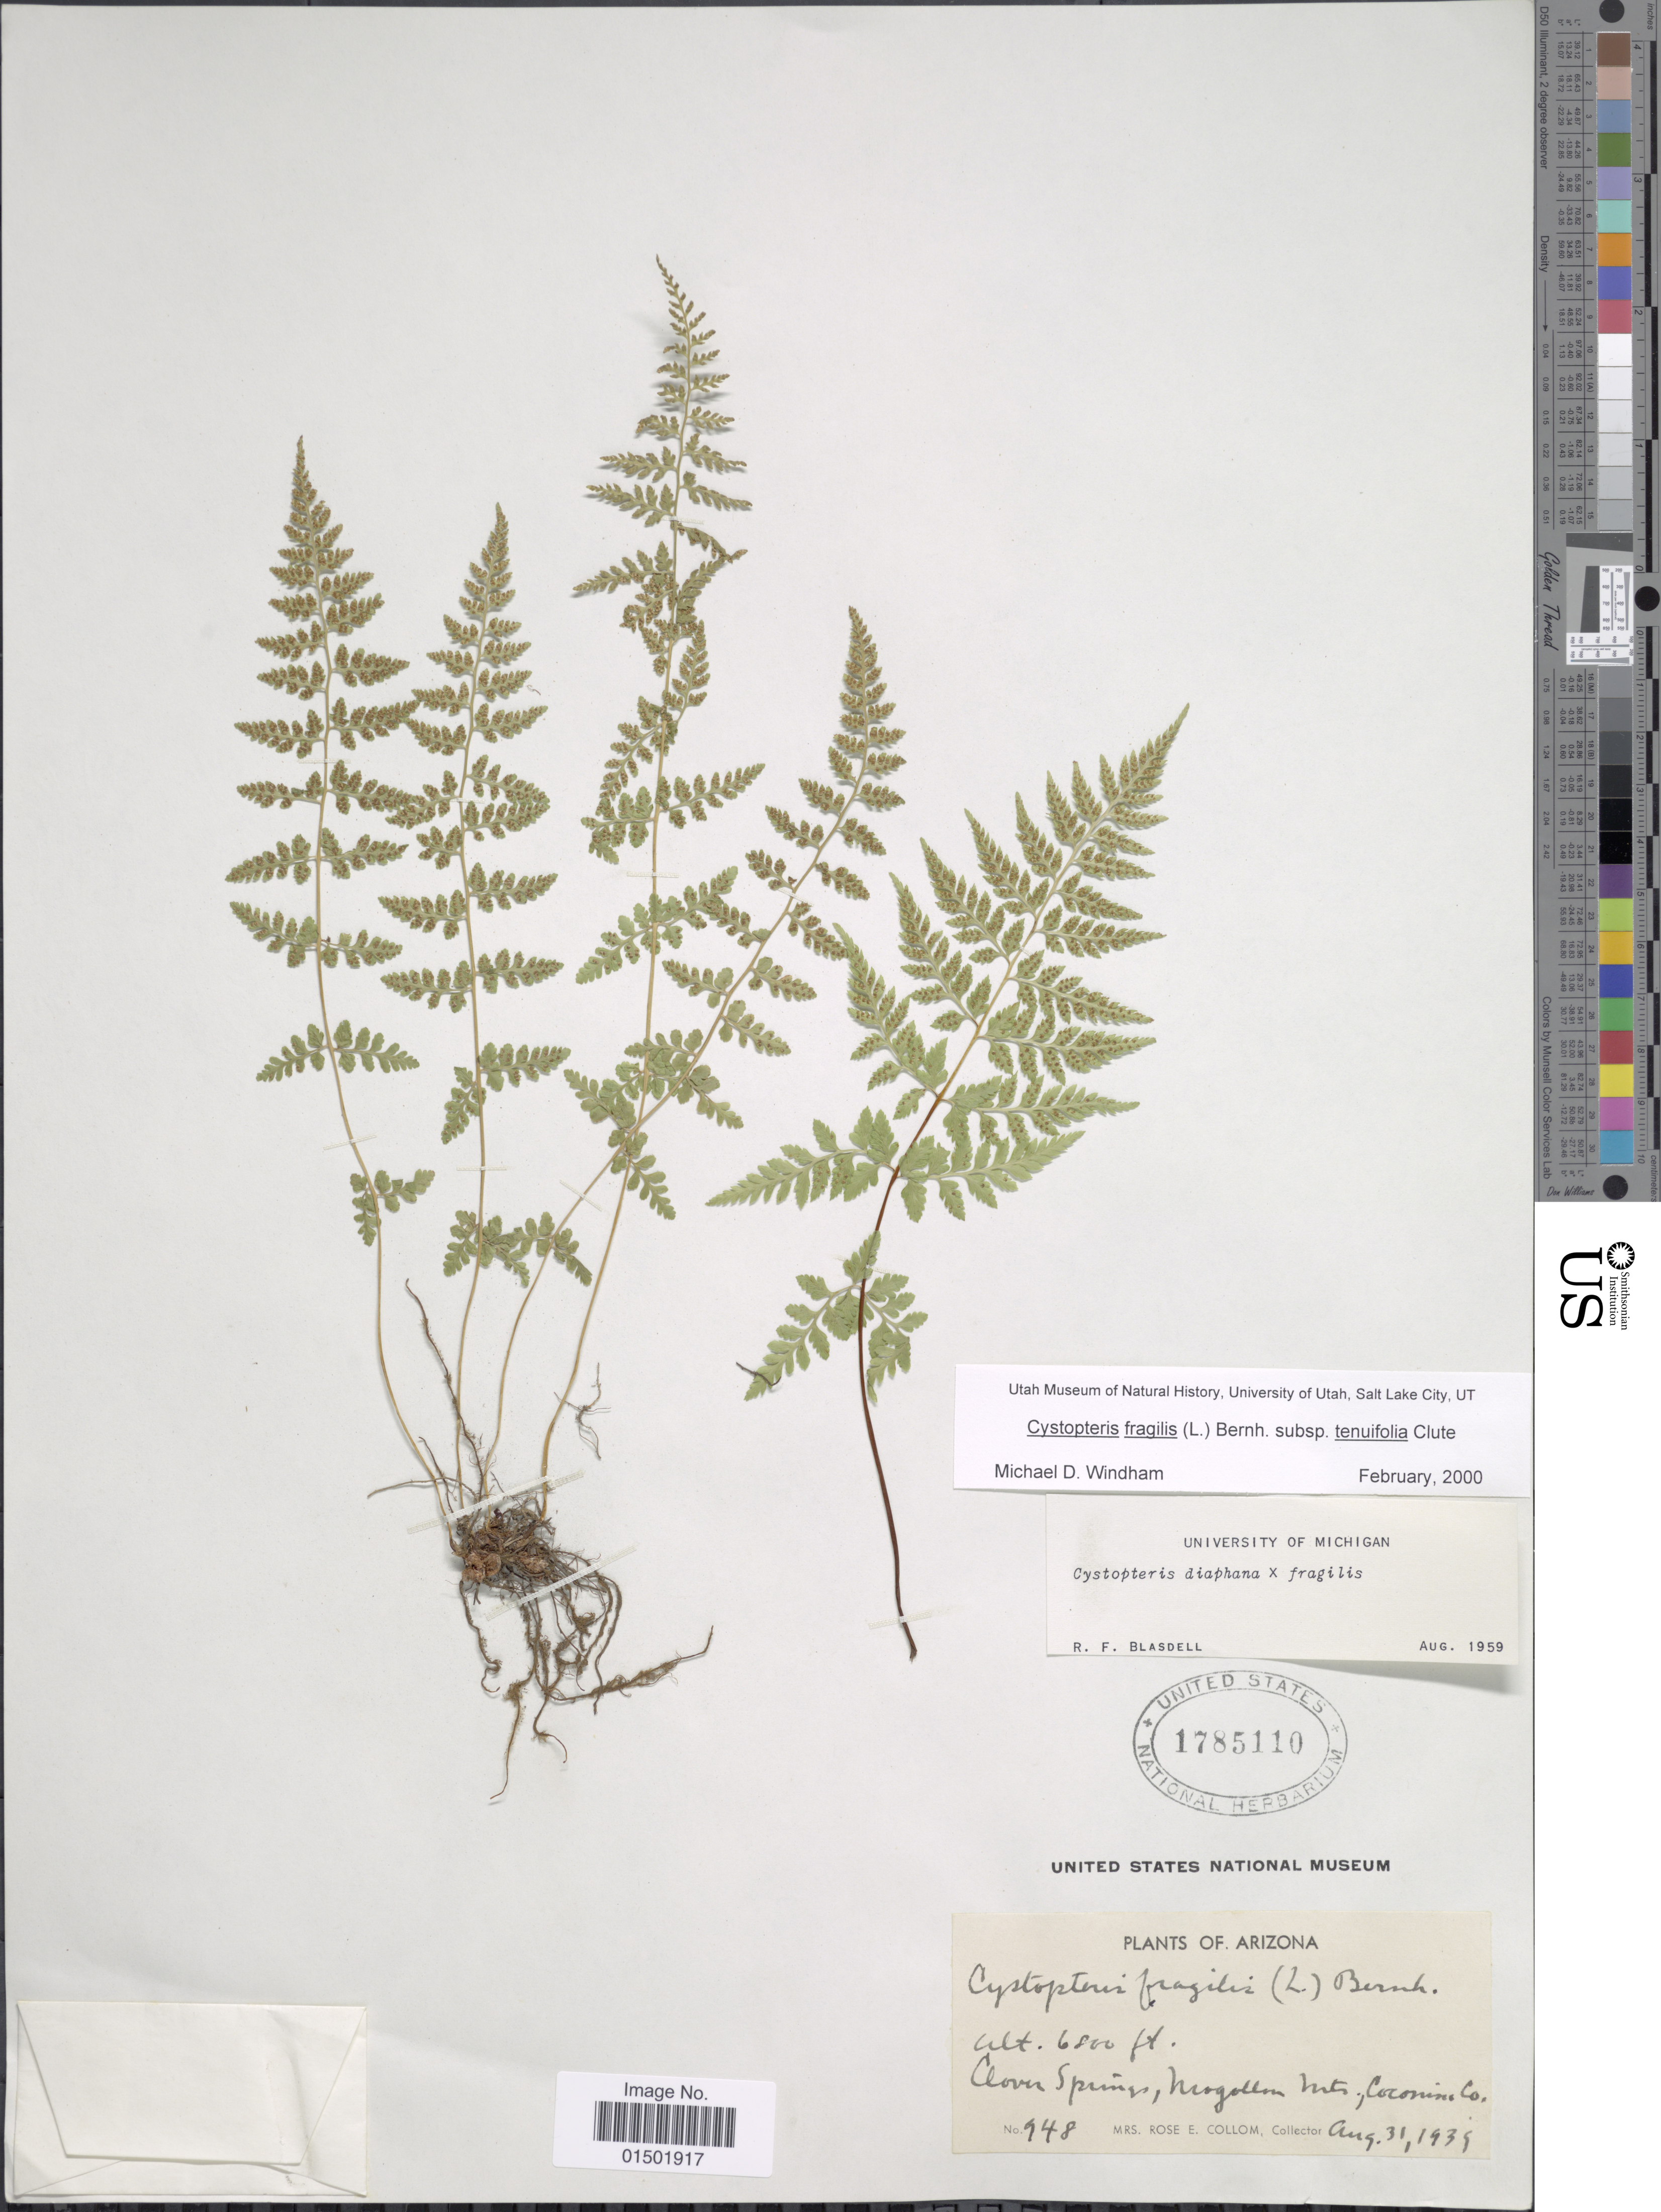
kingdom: Plantae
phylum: Tracheophyta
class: Polypodiopsida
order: Polypodiales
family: Cystopteridaceae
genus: Cystopteris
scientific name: Cystopteris fragilis var. tenuifolia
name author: (Clute) M. Broun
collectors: R. E. Collom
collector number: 948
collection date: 1935-08-31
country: United States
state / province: Arizona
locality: Clover Springs, Mogollon Mts., Coconino Co.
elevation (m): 2073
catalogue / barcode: US 1785110